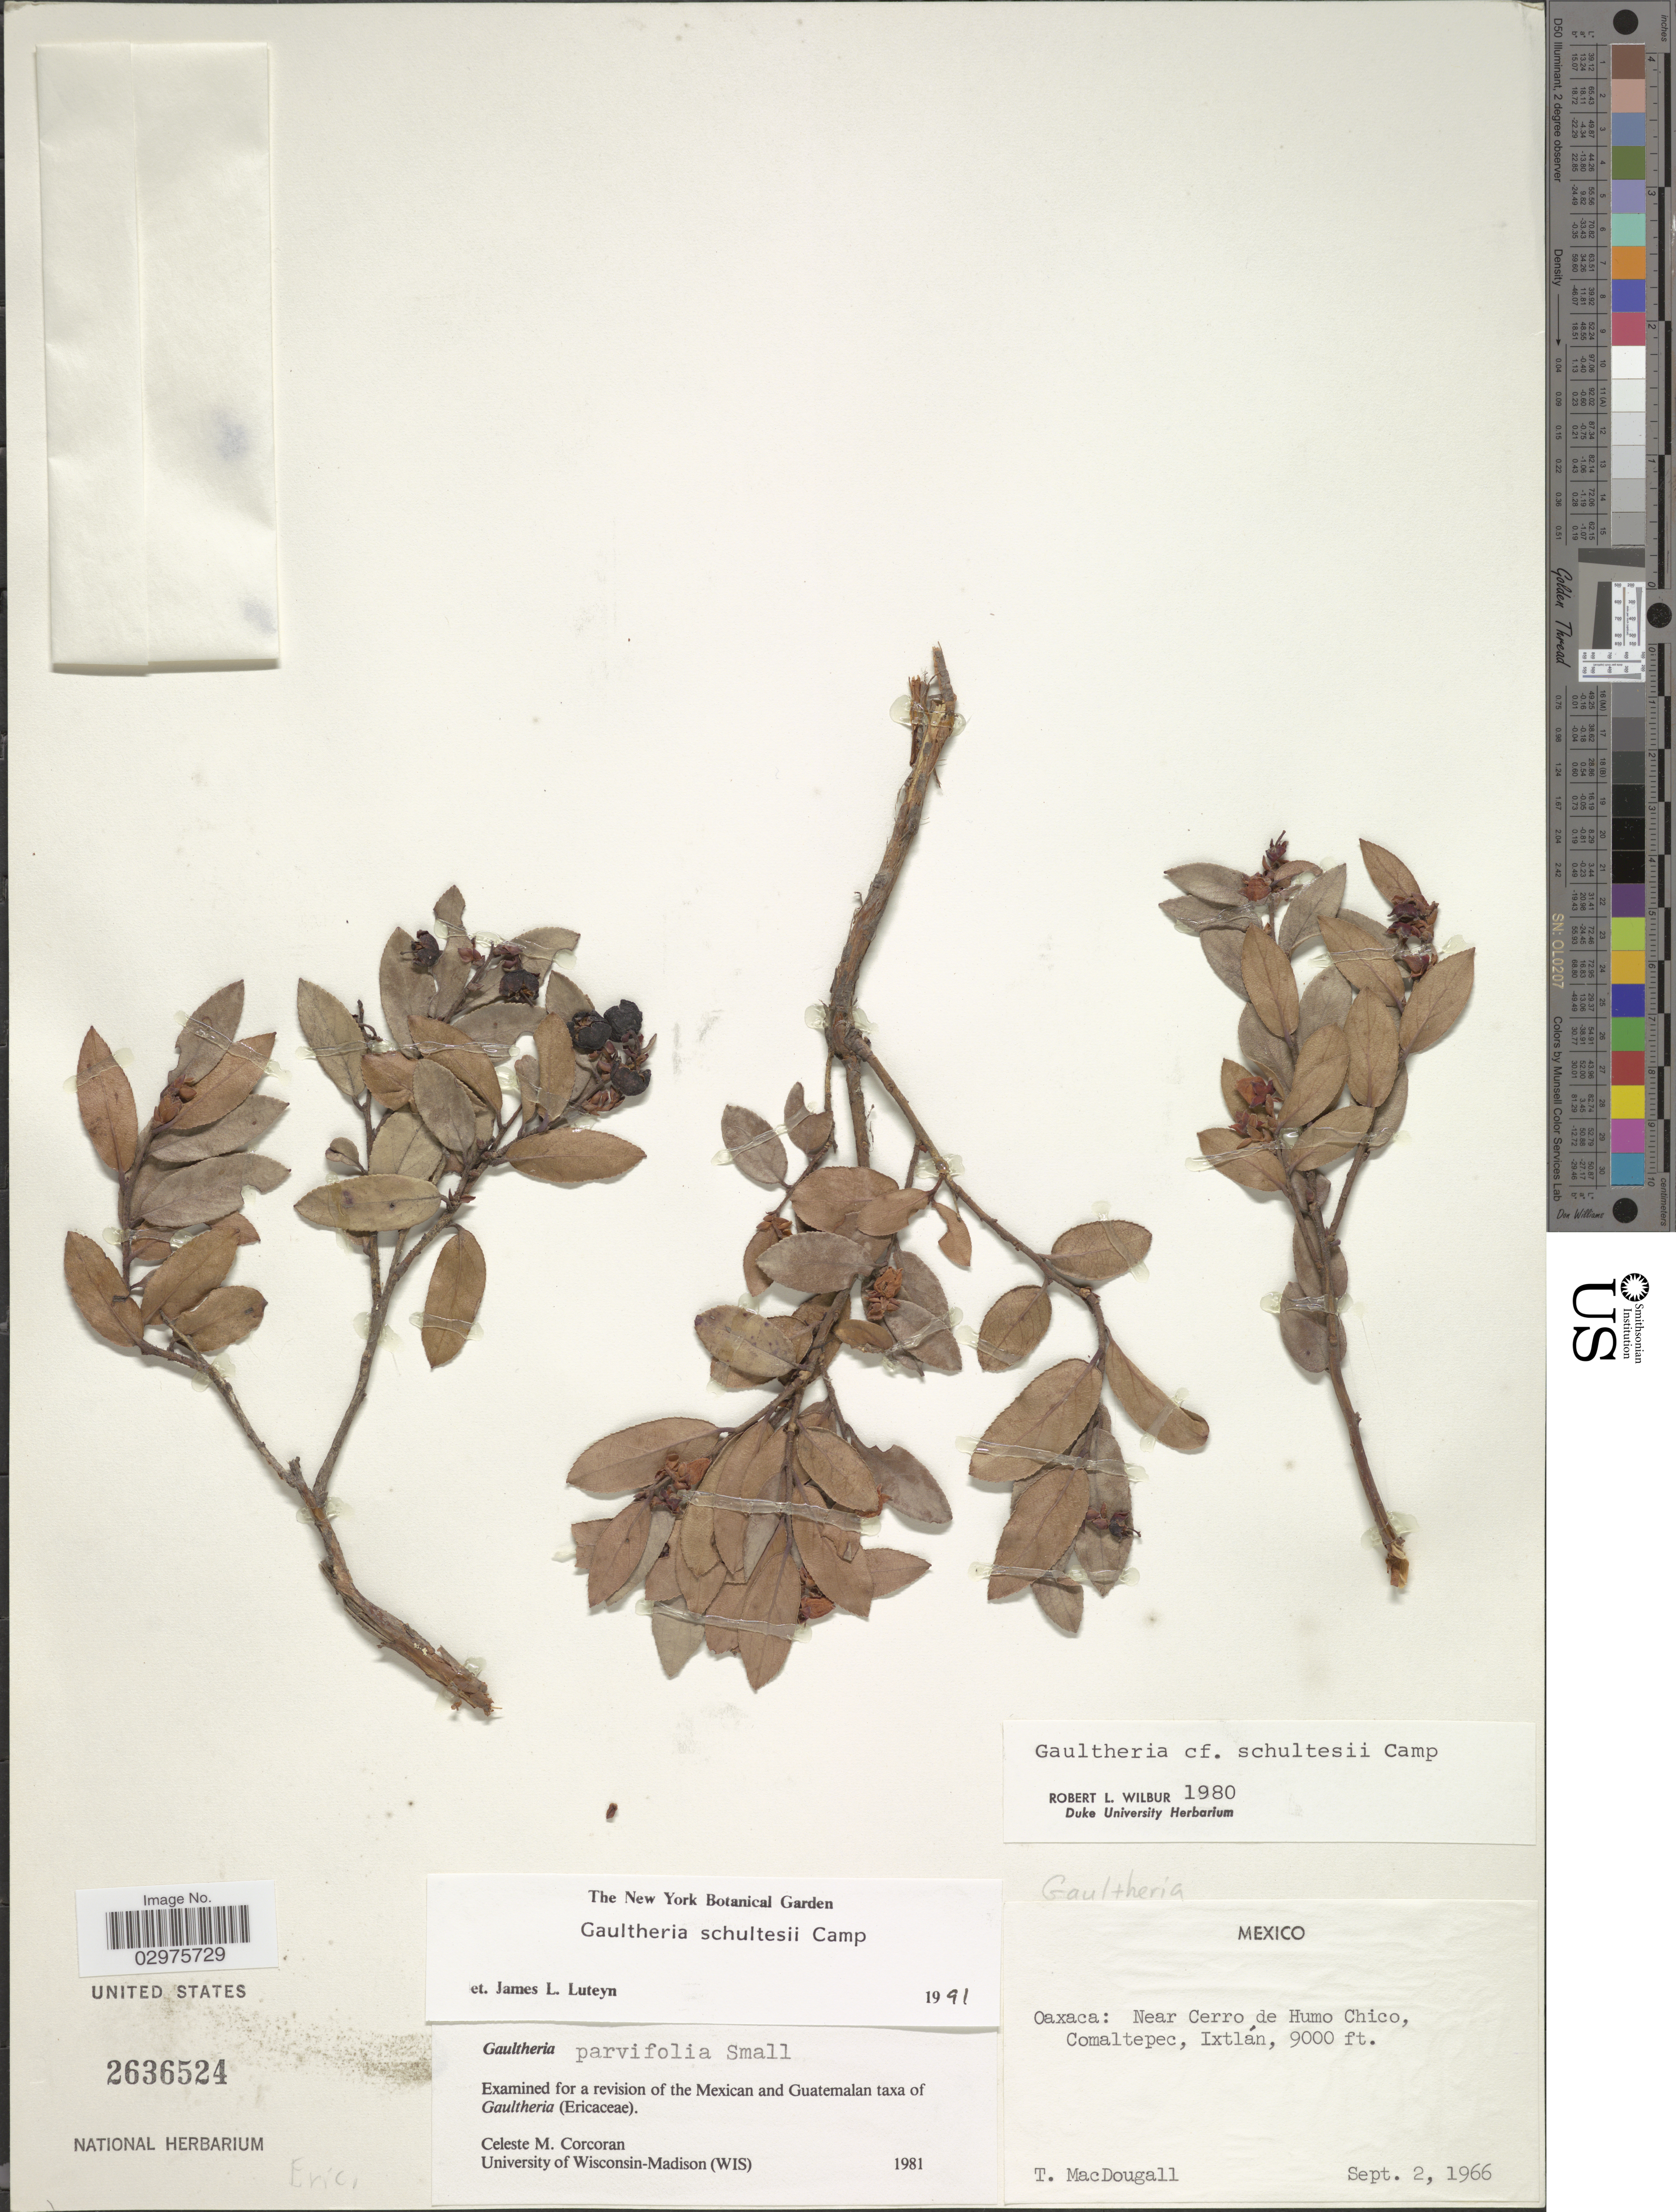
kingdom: Plantae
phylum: Tracheophyta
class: Magnoliopsida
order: Ericales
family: Ericaceae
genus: Gaultheria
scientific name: Gaultheria schultesii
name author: Camp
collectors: T. B. MacDougall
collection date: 1966-09-02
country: Mexico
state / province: Oaxaca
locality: Near Cerro de Humo Chico, Comaltepec, Ixtlán.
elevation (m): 2743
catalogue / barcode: US 2636524